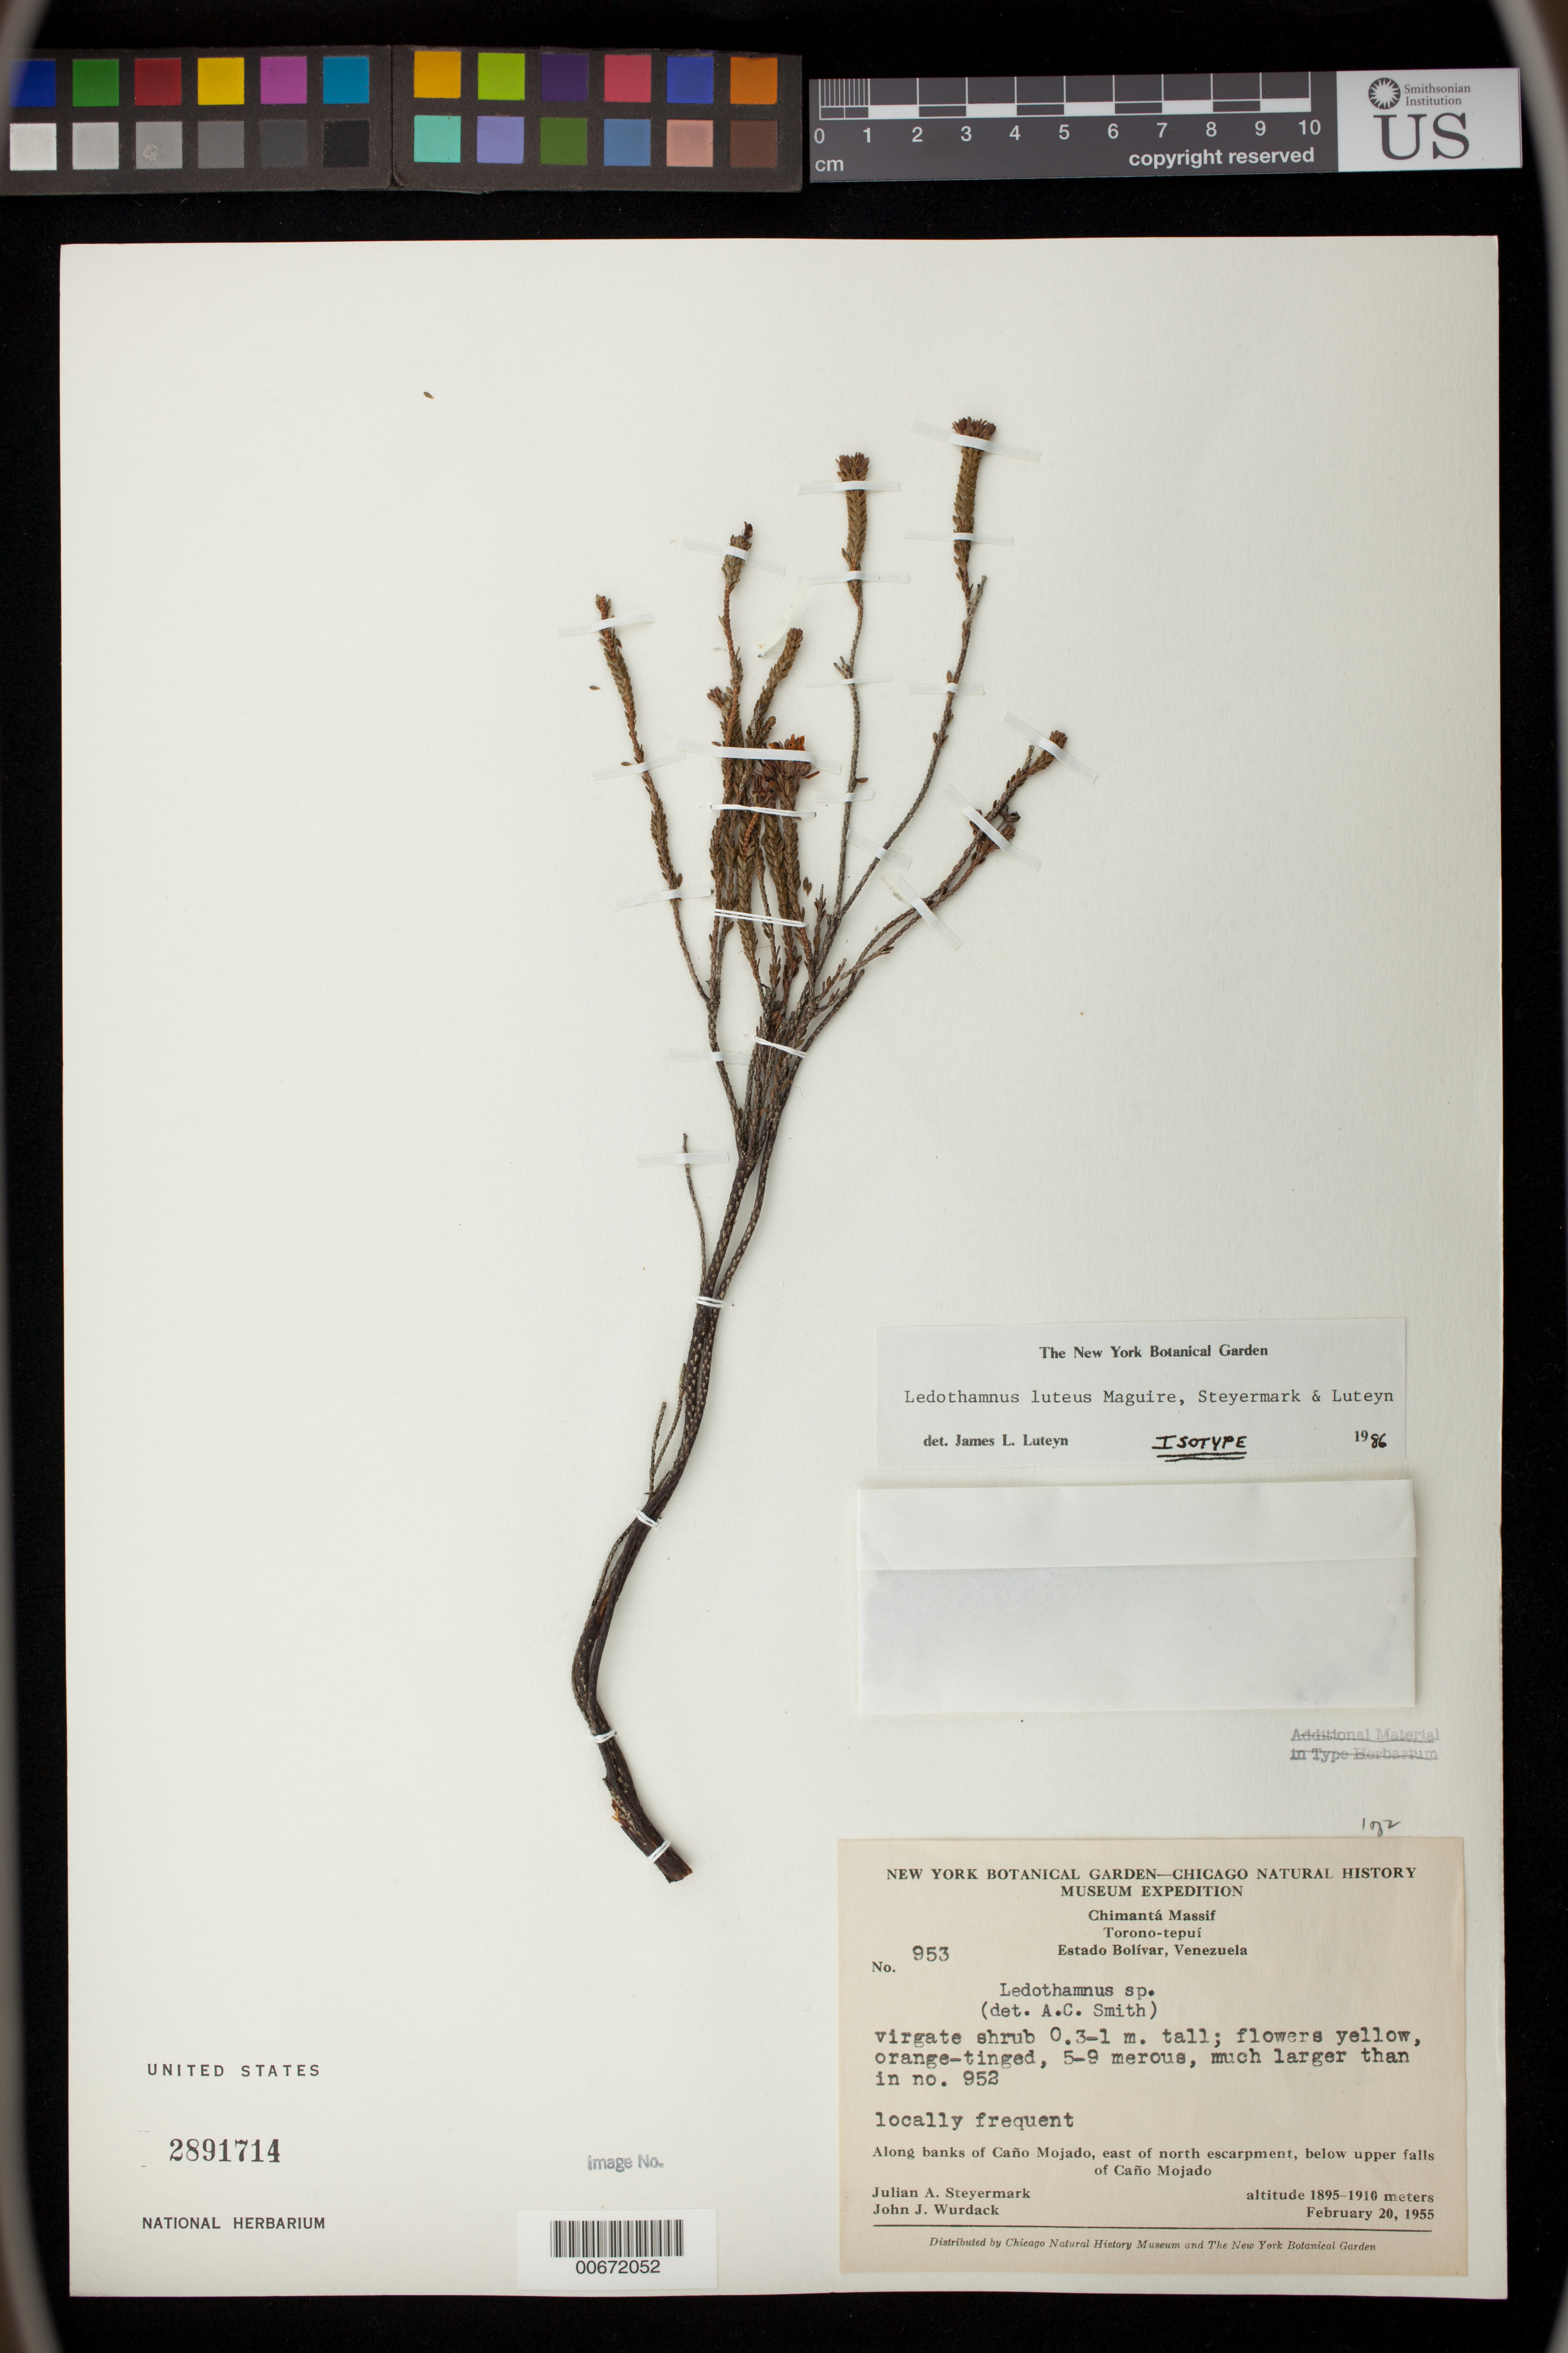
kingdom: Plantae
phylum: Tracheophyta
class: Magnoliopsida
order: Ericales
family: Ericaceae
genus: Ledothamnus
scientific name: Ledothamnus luteus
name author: Maguire et al.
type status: Isotype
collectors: J. Steyermark & J. J. Wurdack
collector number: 953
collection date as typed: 20 Feb 1955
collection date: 1955-02-20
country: Venezuela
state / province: Bolivar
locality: Along banks of Cano Mojado, E of N escarpment, below upper falls of Cano Mojado.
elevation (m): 1895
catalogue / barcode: US 2891714